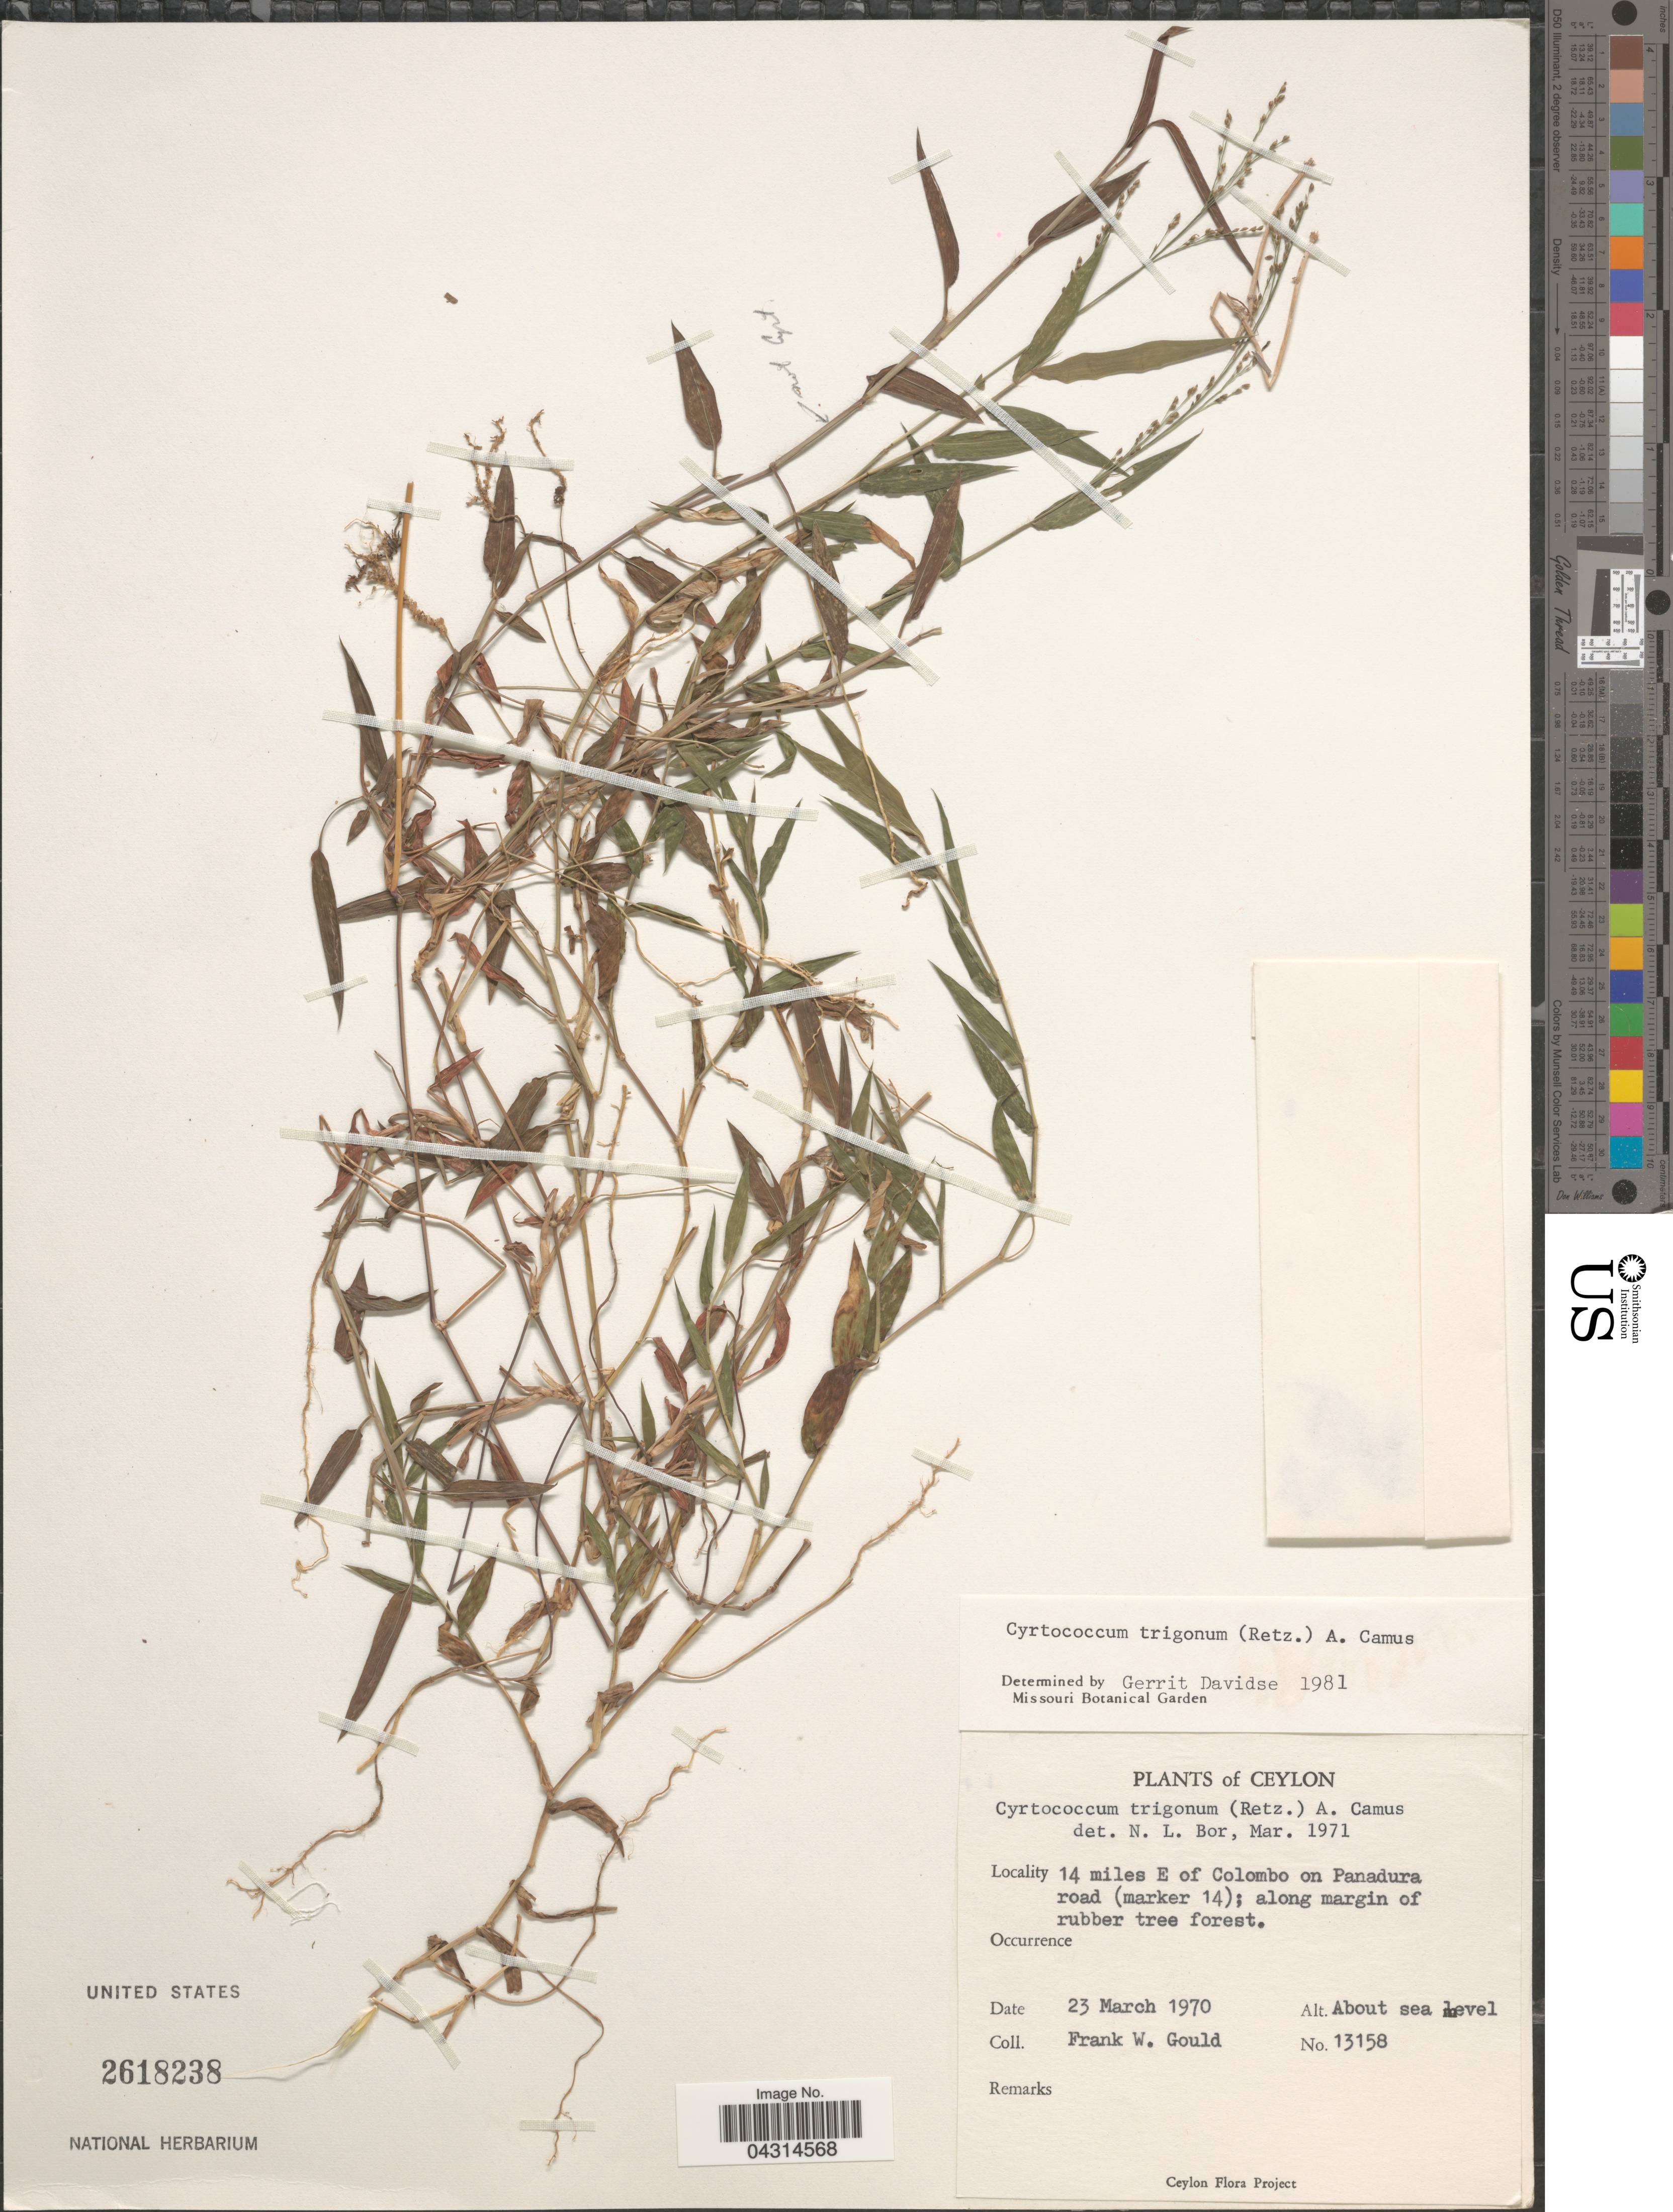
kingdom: Plantae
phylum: Tracheophyta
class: Liliopsida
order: Poales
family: Poaceae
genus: Cyrtococcum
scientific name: Cyrtococcum trigonum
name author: (Retz.) A. Camus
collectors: F. W. Gould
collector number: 13158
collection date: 1970-03-23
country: Sri Lanka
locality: Ceylon. 14 miles E of Colombo on Panadura road (marker 14); along margin of rubber tree forest.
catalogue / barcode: US 2618238